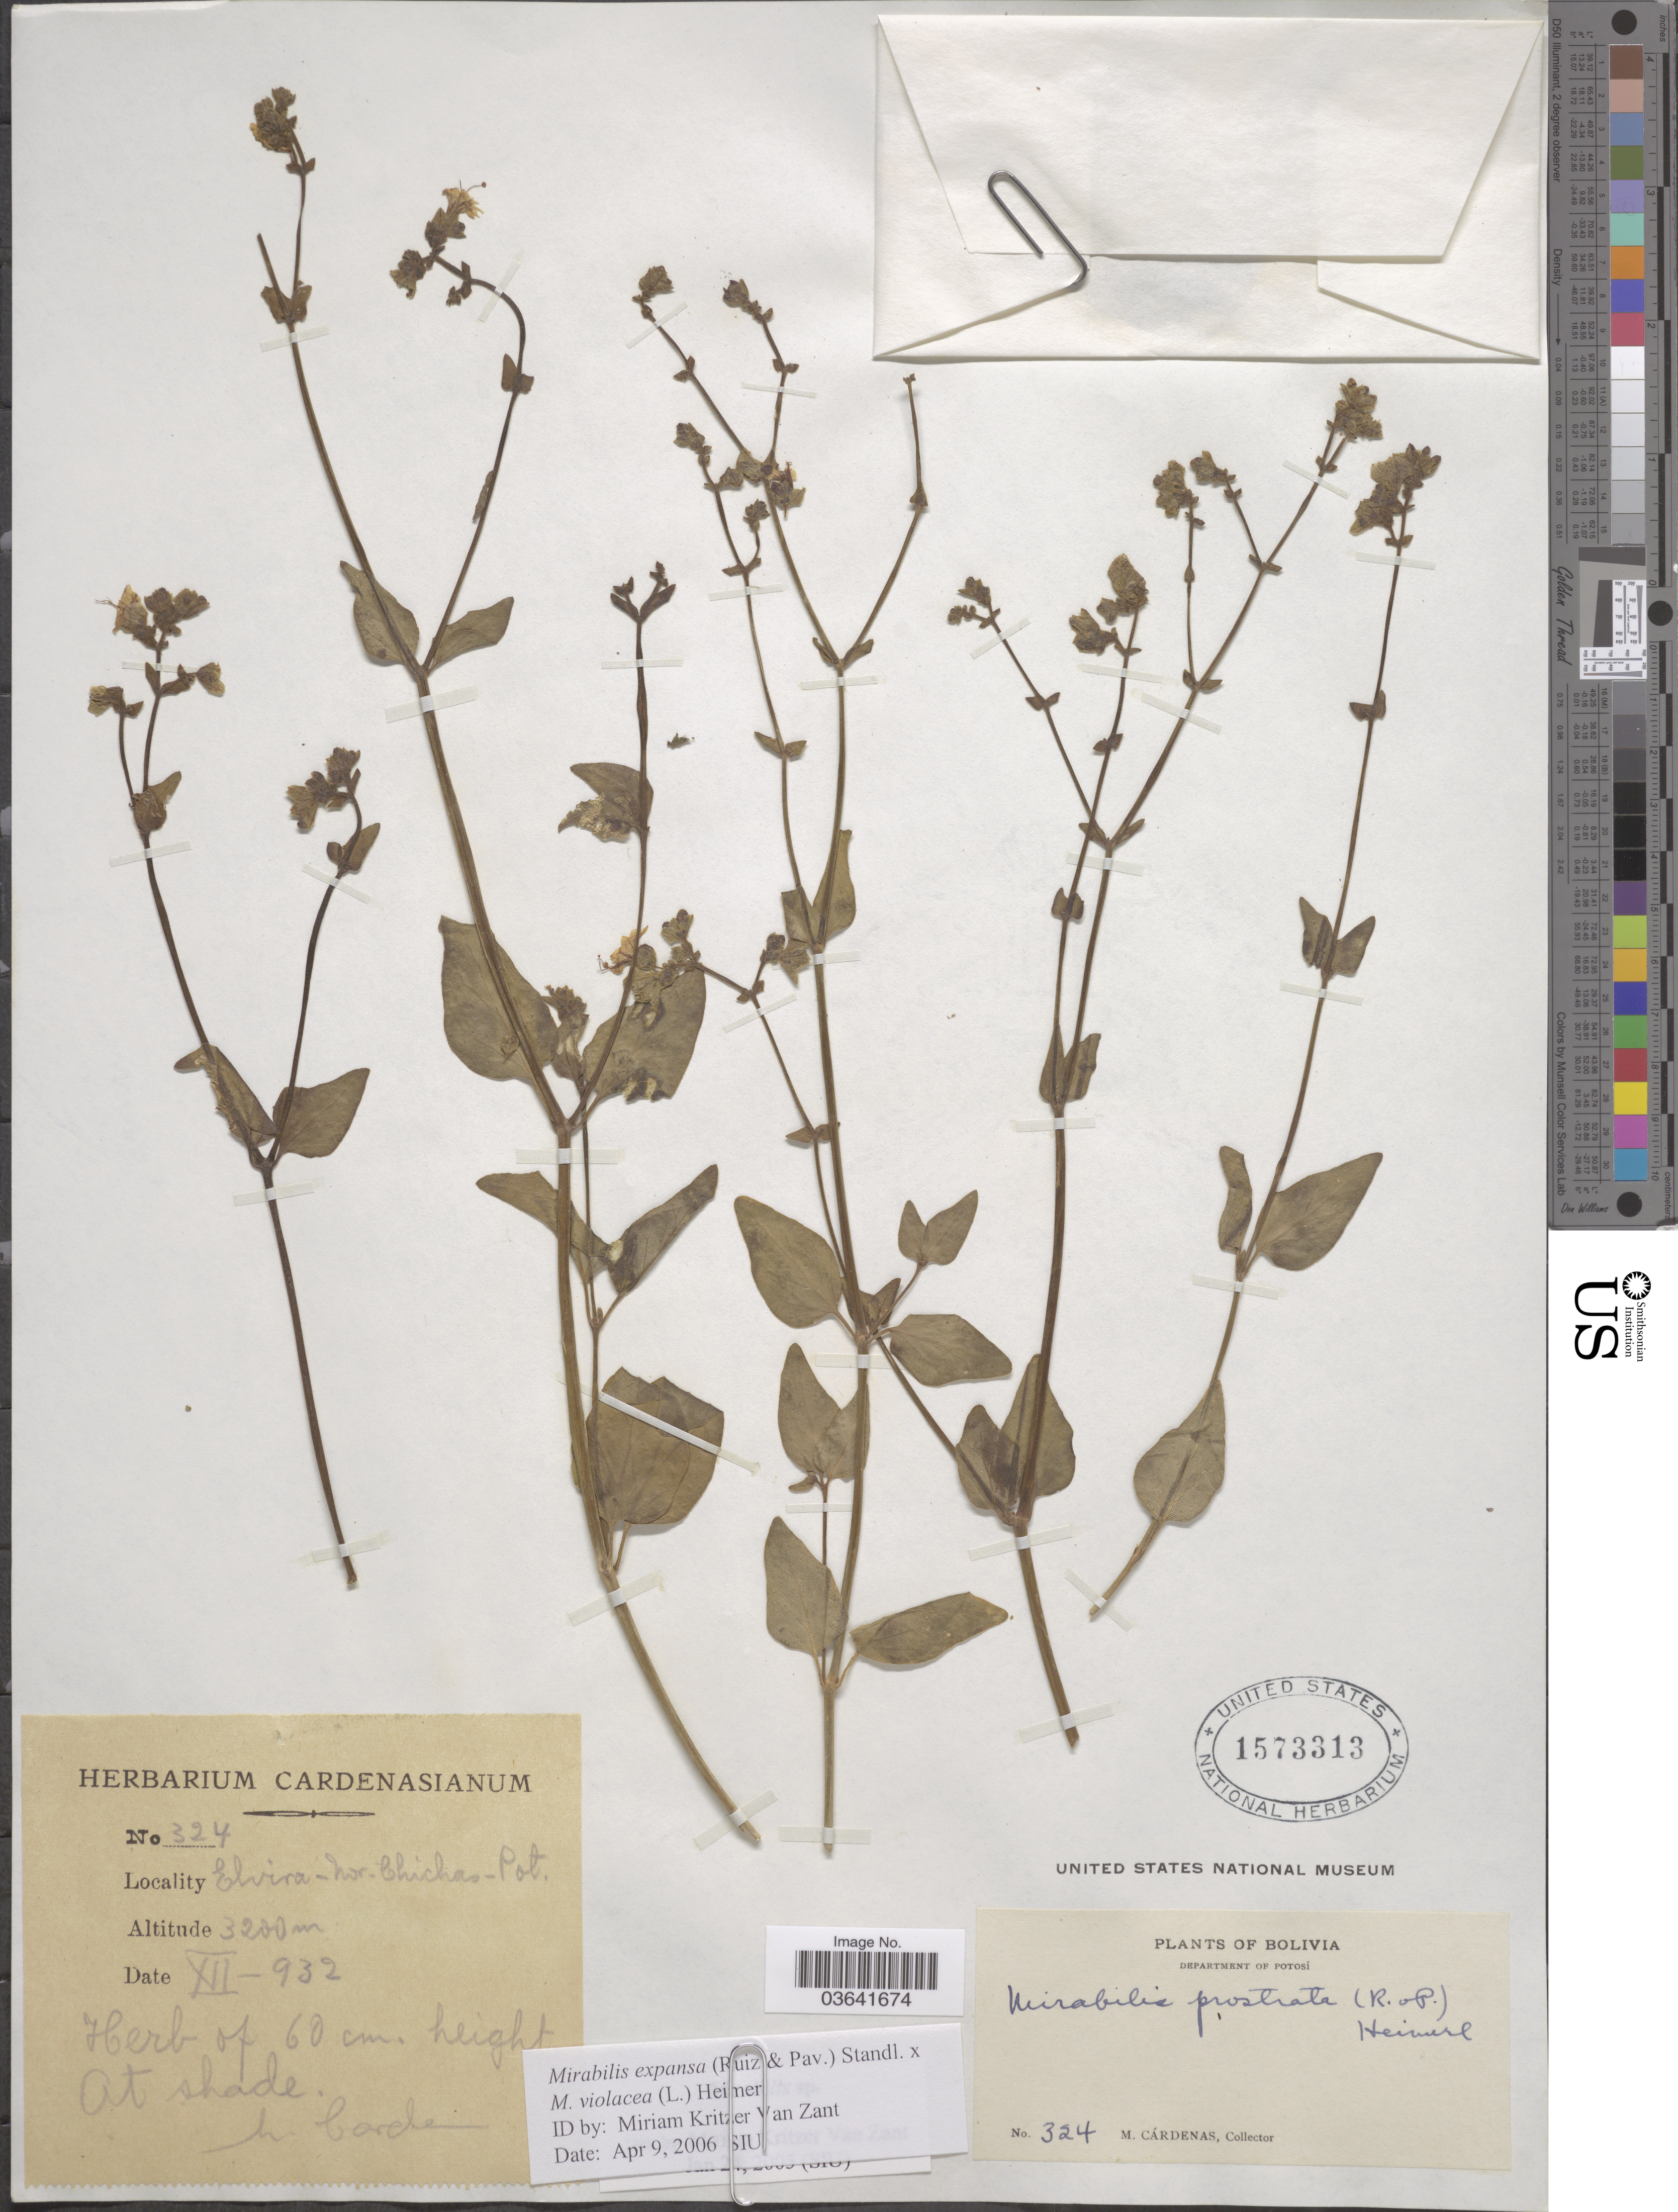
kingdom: Plantae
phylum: Tracheophyta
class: Magnoliopsida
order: Caryophyllales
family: Nyctaginaceae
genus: Mirabilis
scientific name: Mirabilis expansa x M. violacea (L.) Heimerl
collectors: M. Cárdenas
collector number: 324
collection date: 1932-12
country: Bolivia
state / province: Potosi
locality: Department of Potosí. Elvira - Nor. Chichas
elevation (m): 3200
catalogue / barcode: US 1573313